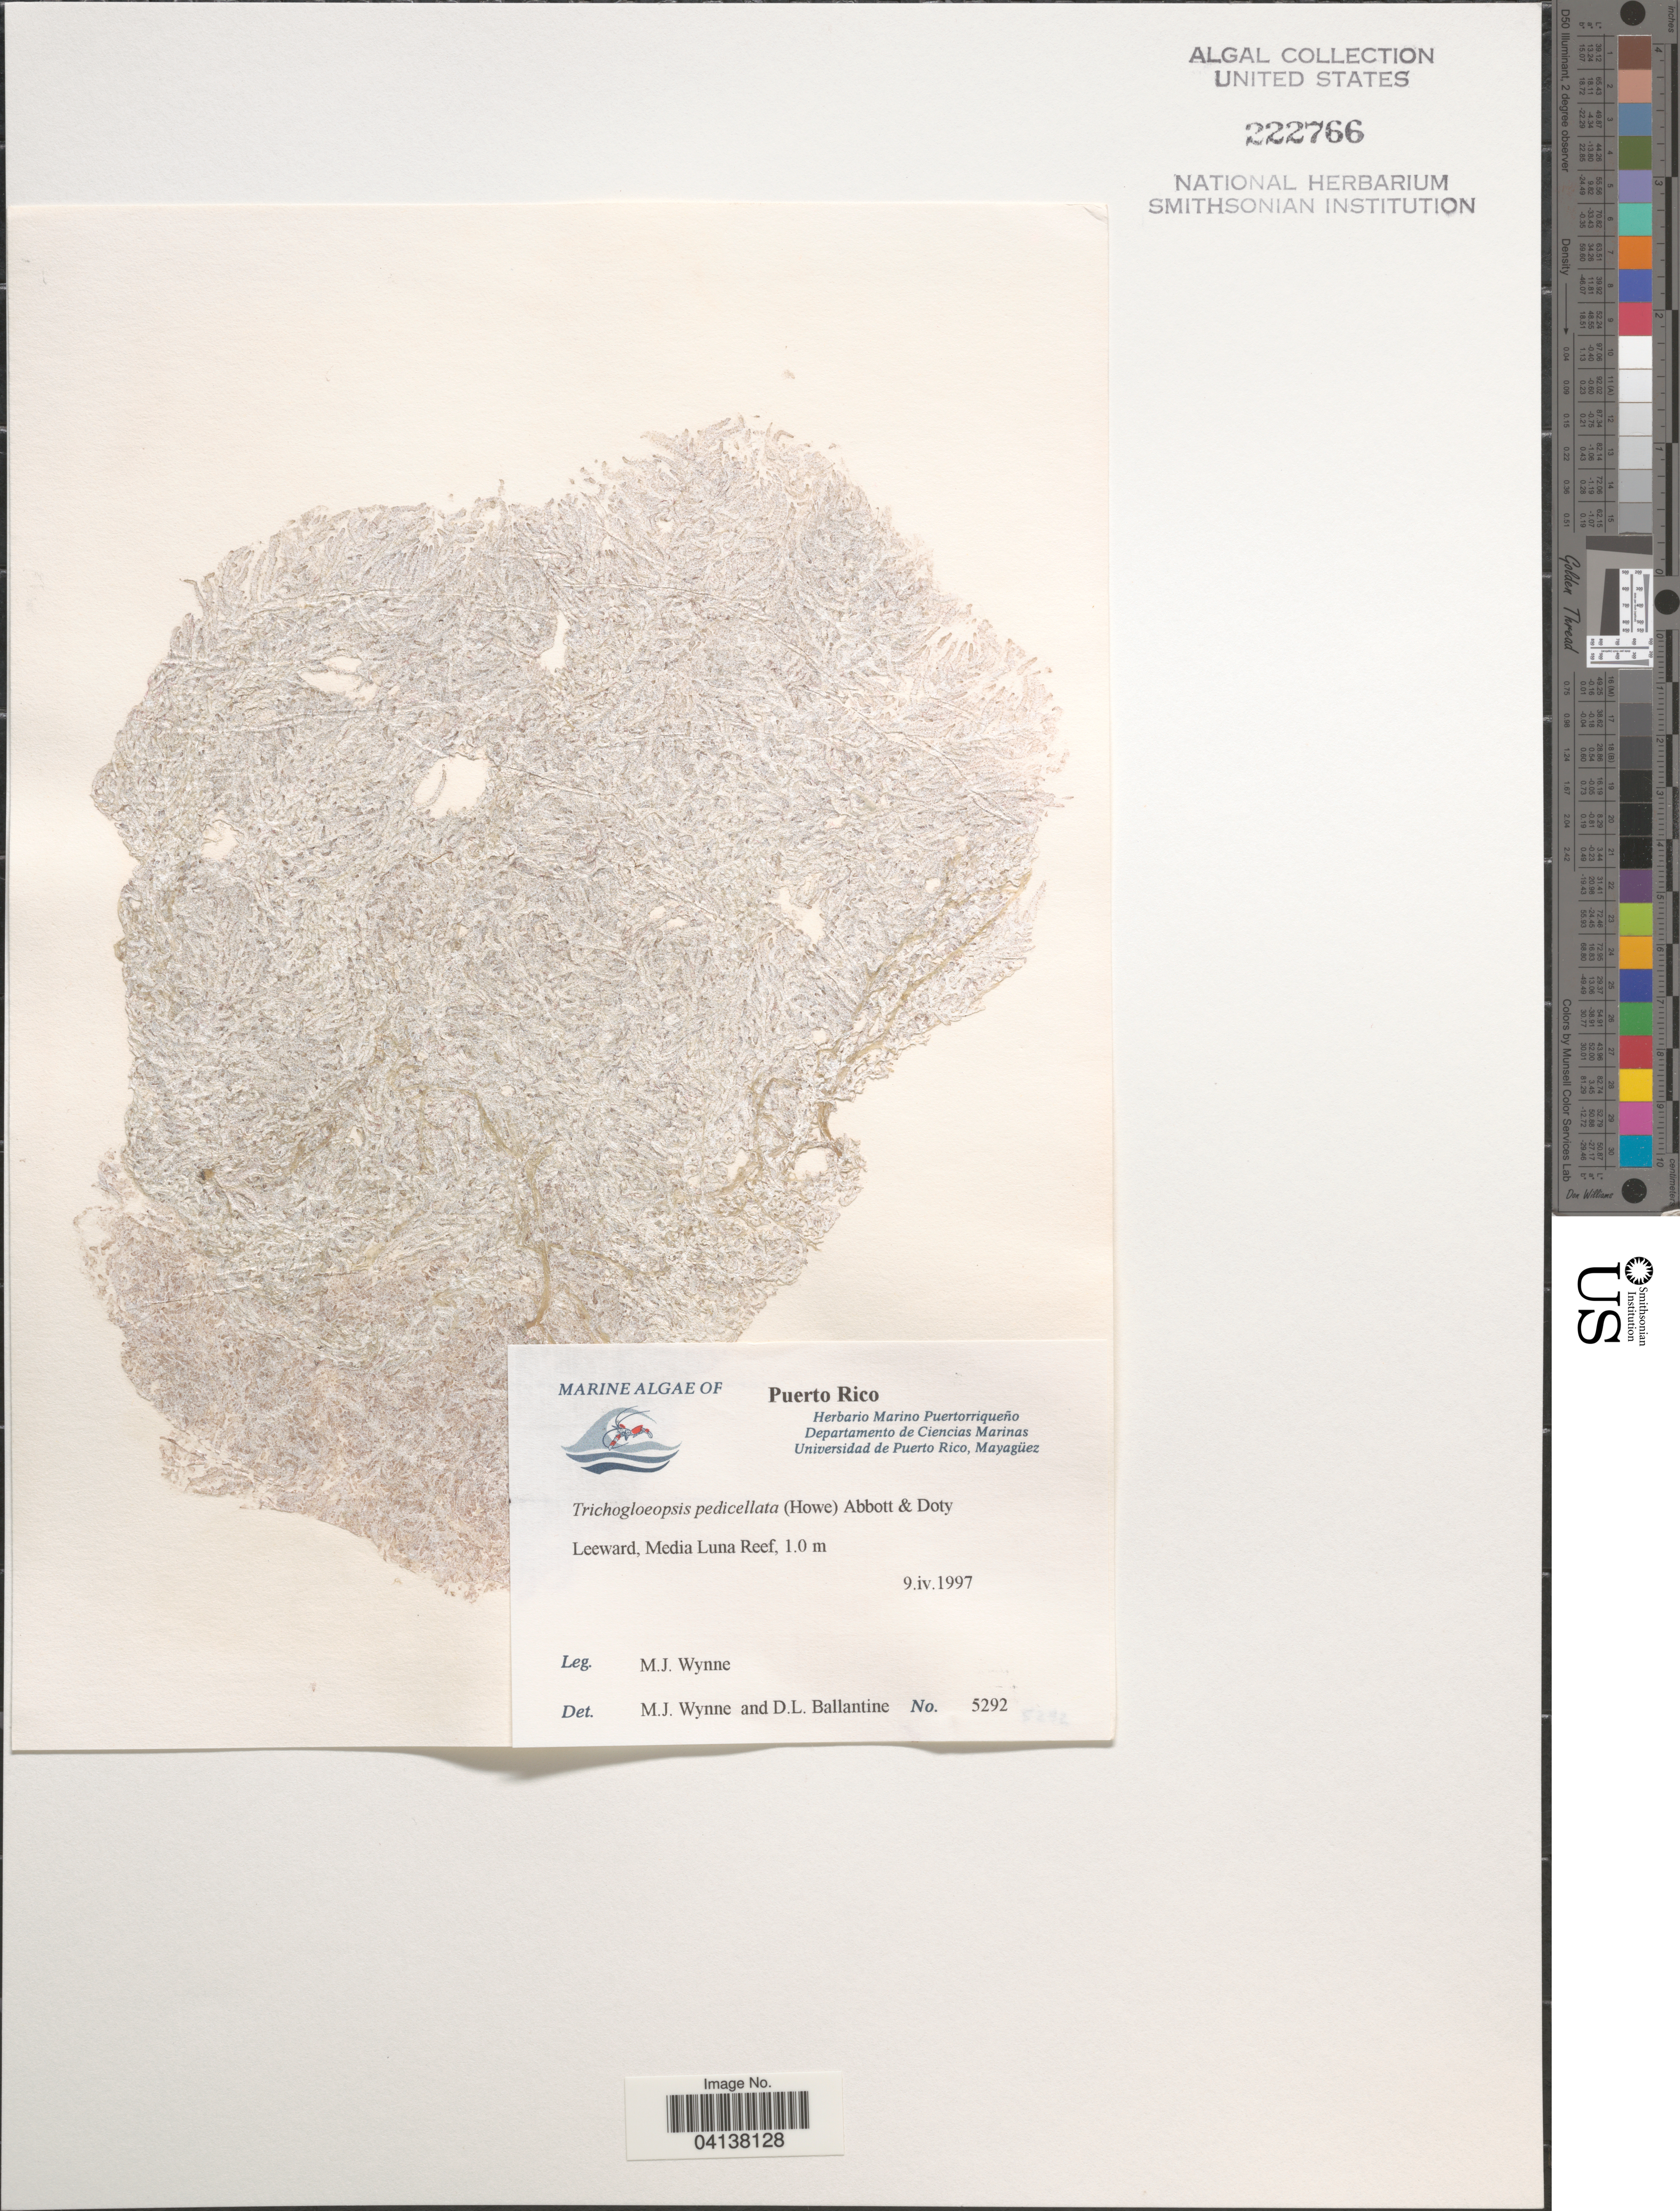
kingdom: Plantae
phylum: Rhodophyta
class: Florideophyceae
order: Nemaliales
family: Liagoraceae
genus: Trichogloeopsis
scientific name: Trichogloeopsis pedicellata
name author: (M. Howe in Britton & Millsp.) I.A. Abbott & Doty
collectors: M.J. Wynne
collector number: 5292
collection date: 1997-04-09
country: Puerto Rico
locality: Leeward, Media Luna Reef.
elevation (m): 1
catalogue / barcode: US 222766